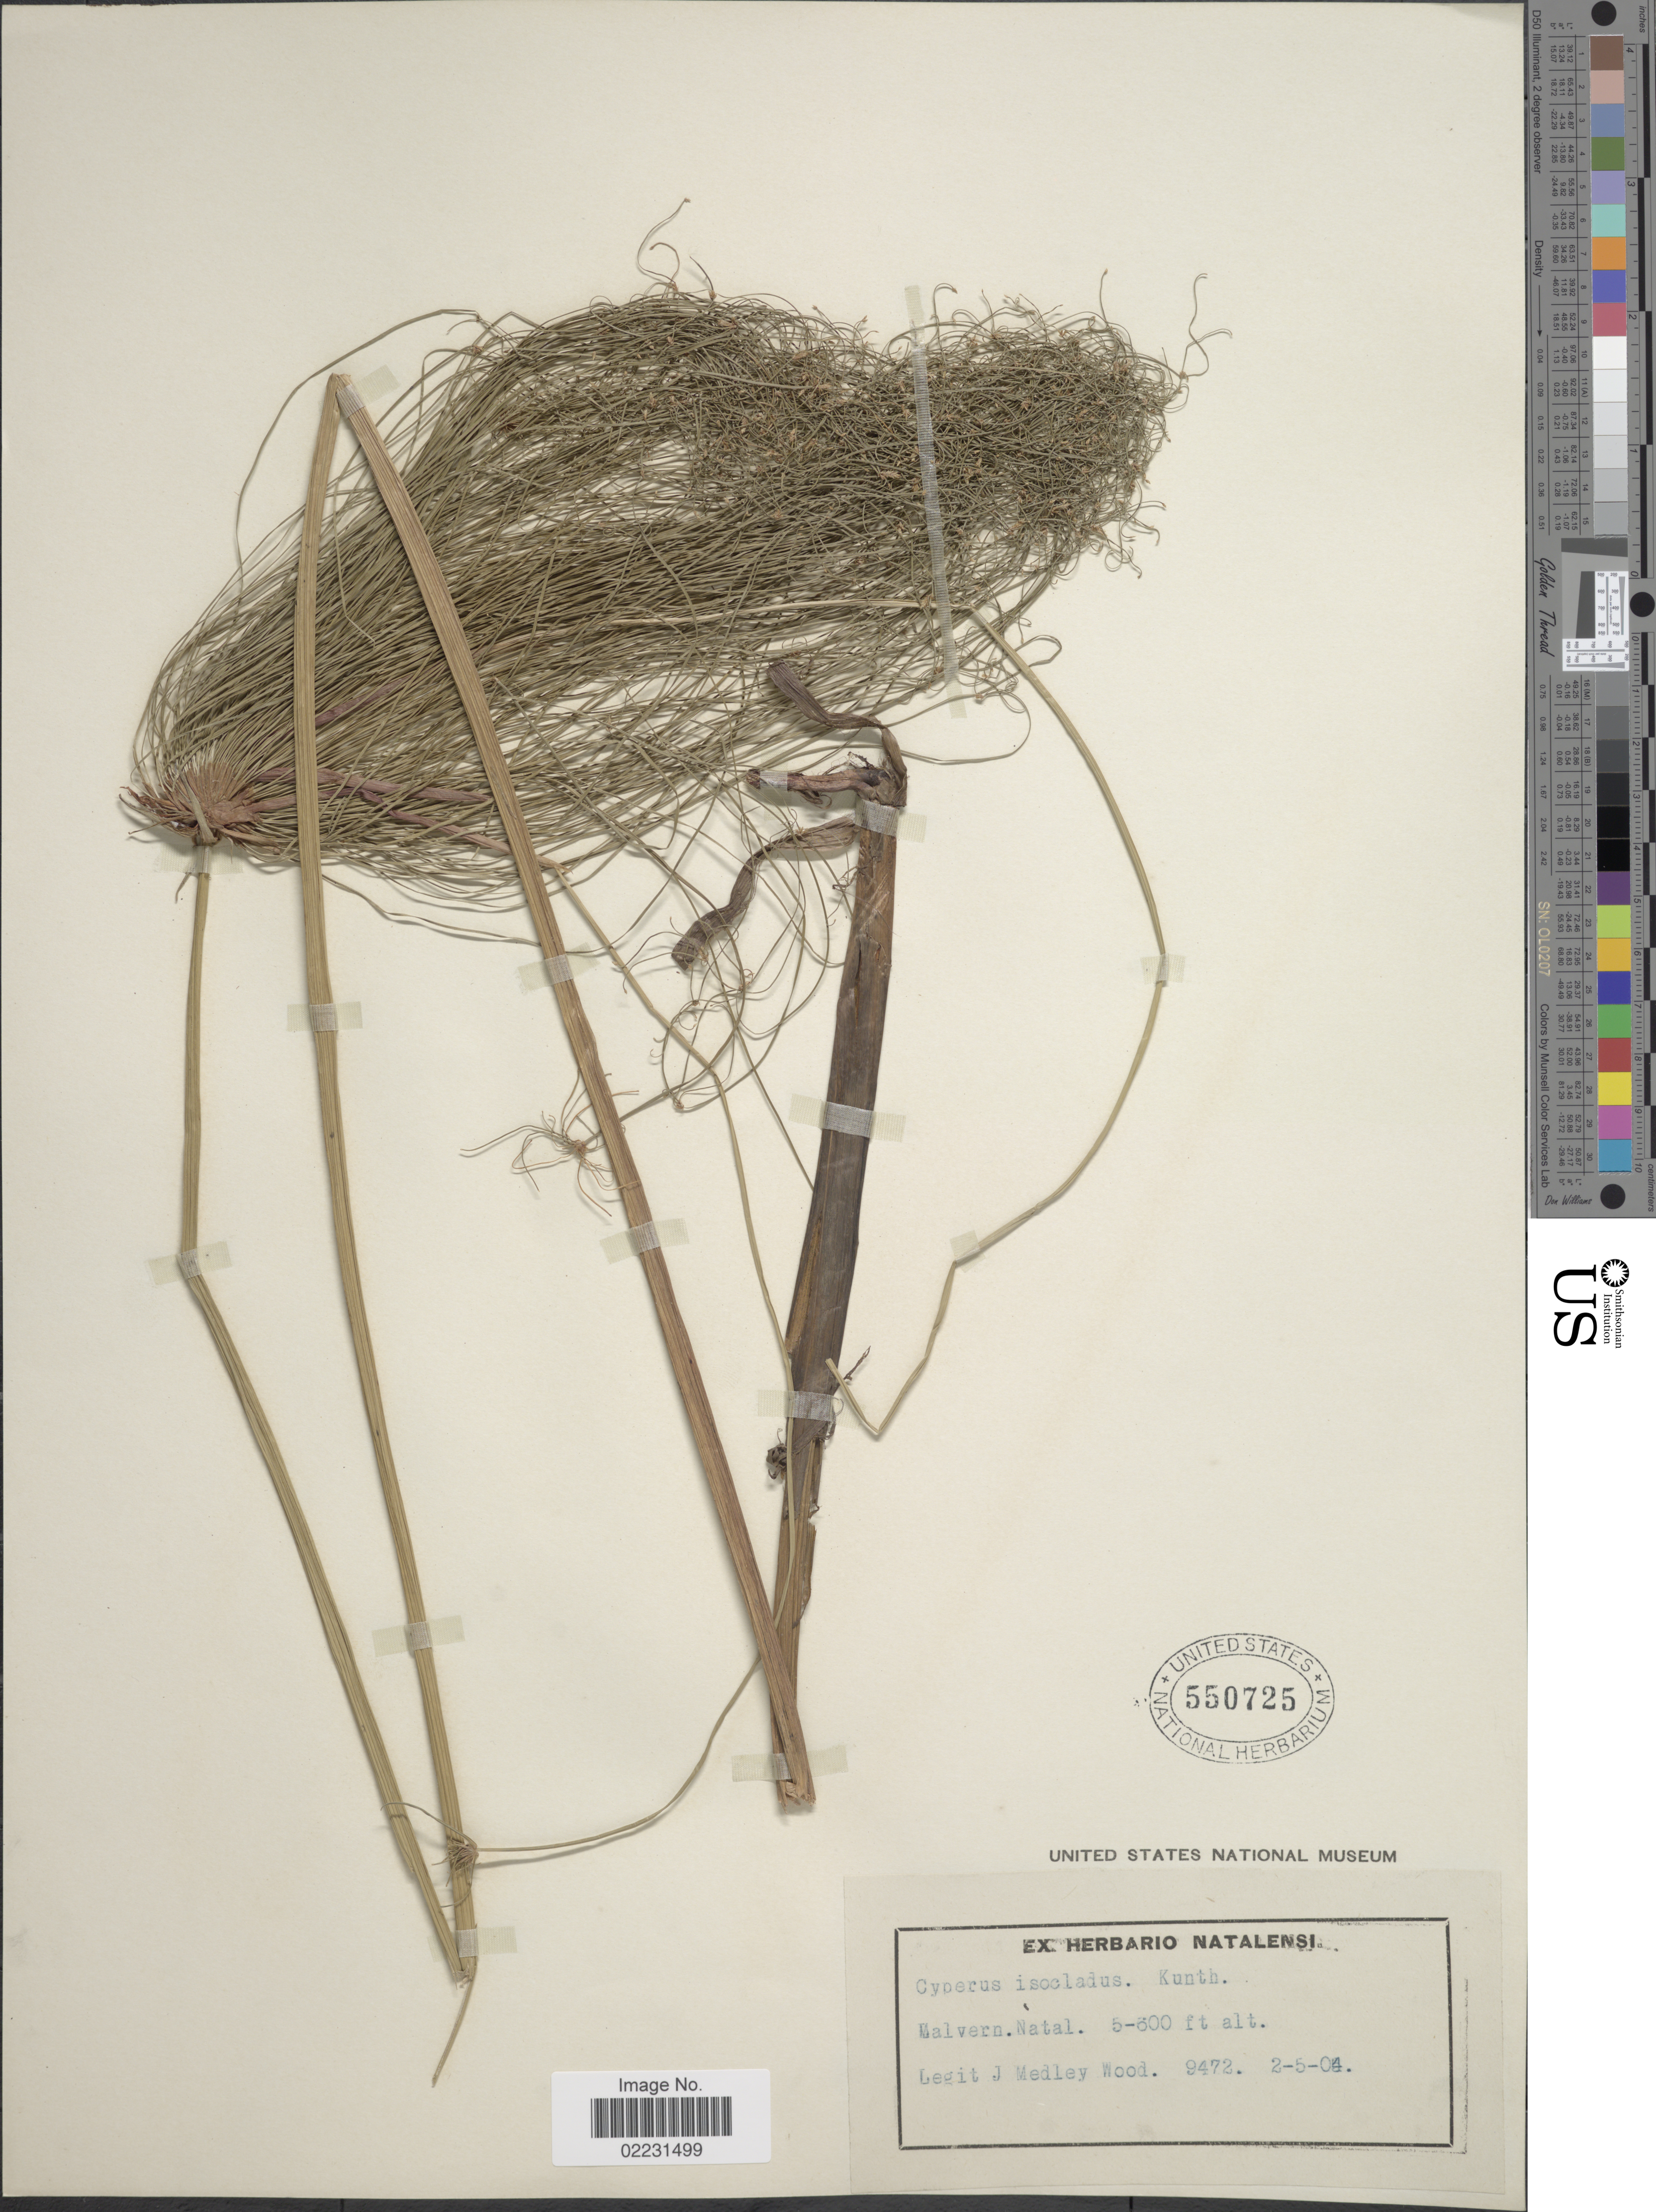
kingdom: Plantae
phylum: Tracheophyta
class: Liliopsida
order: Poales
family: Cyperaceae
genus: Cyperus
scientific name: Cyperus prolifer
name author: Lam.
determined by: Strong, Mark T., (BOT), Smithsonian Institution - National Museum of Natural History (UNITED STATES)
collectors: J. Medley Wood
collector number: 9472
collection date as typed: Transcribed d/m/y: 2/5/4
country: South Africa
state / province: KwaZulu-Natal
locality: Nalvern. Natal.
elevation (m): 152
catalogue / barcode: US 550725